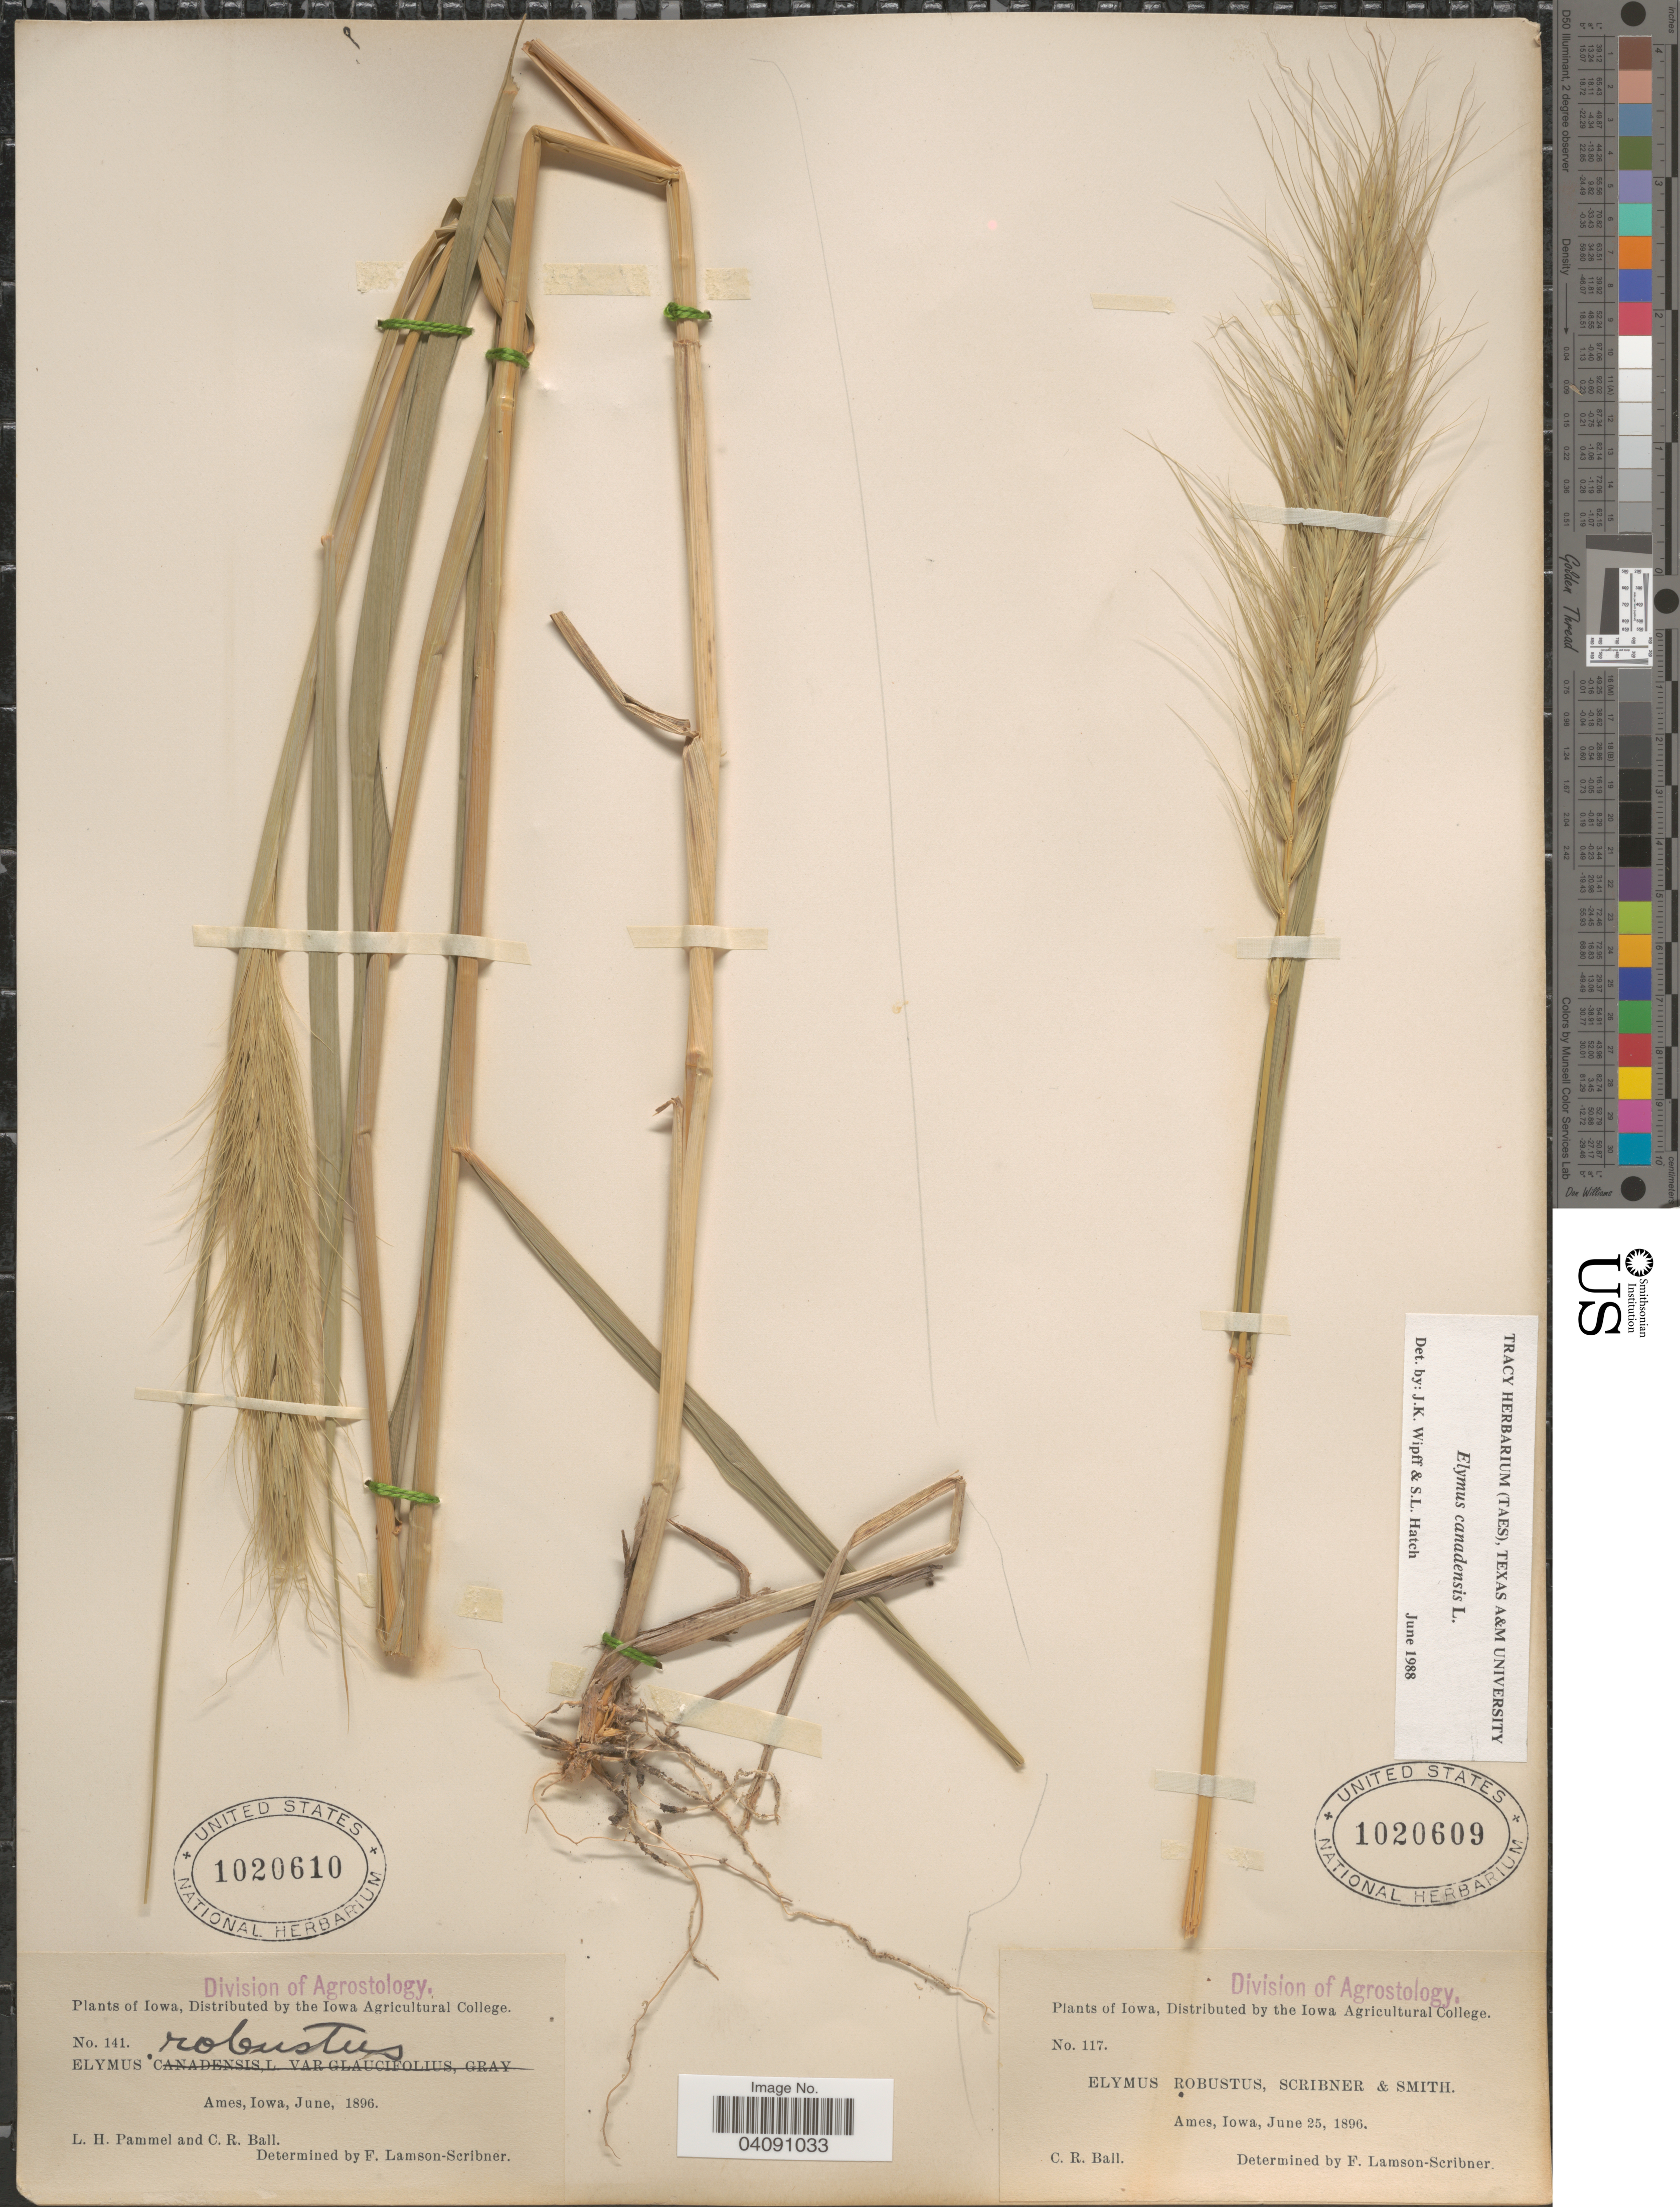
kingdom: Plantae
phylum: Tracheophyta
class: Liliopsida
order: Poales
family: Poaceae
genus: Elymus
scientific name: Elymus canadensis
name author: L.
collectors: L. Pammel & C. R. Ball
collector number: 141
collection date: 1896-06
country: United States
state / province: Iowa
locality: Ames.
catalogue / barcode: US 1020610-2